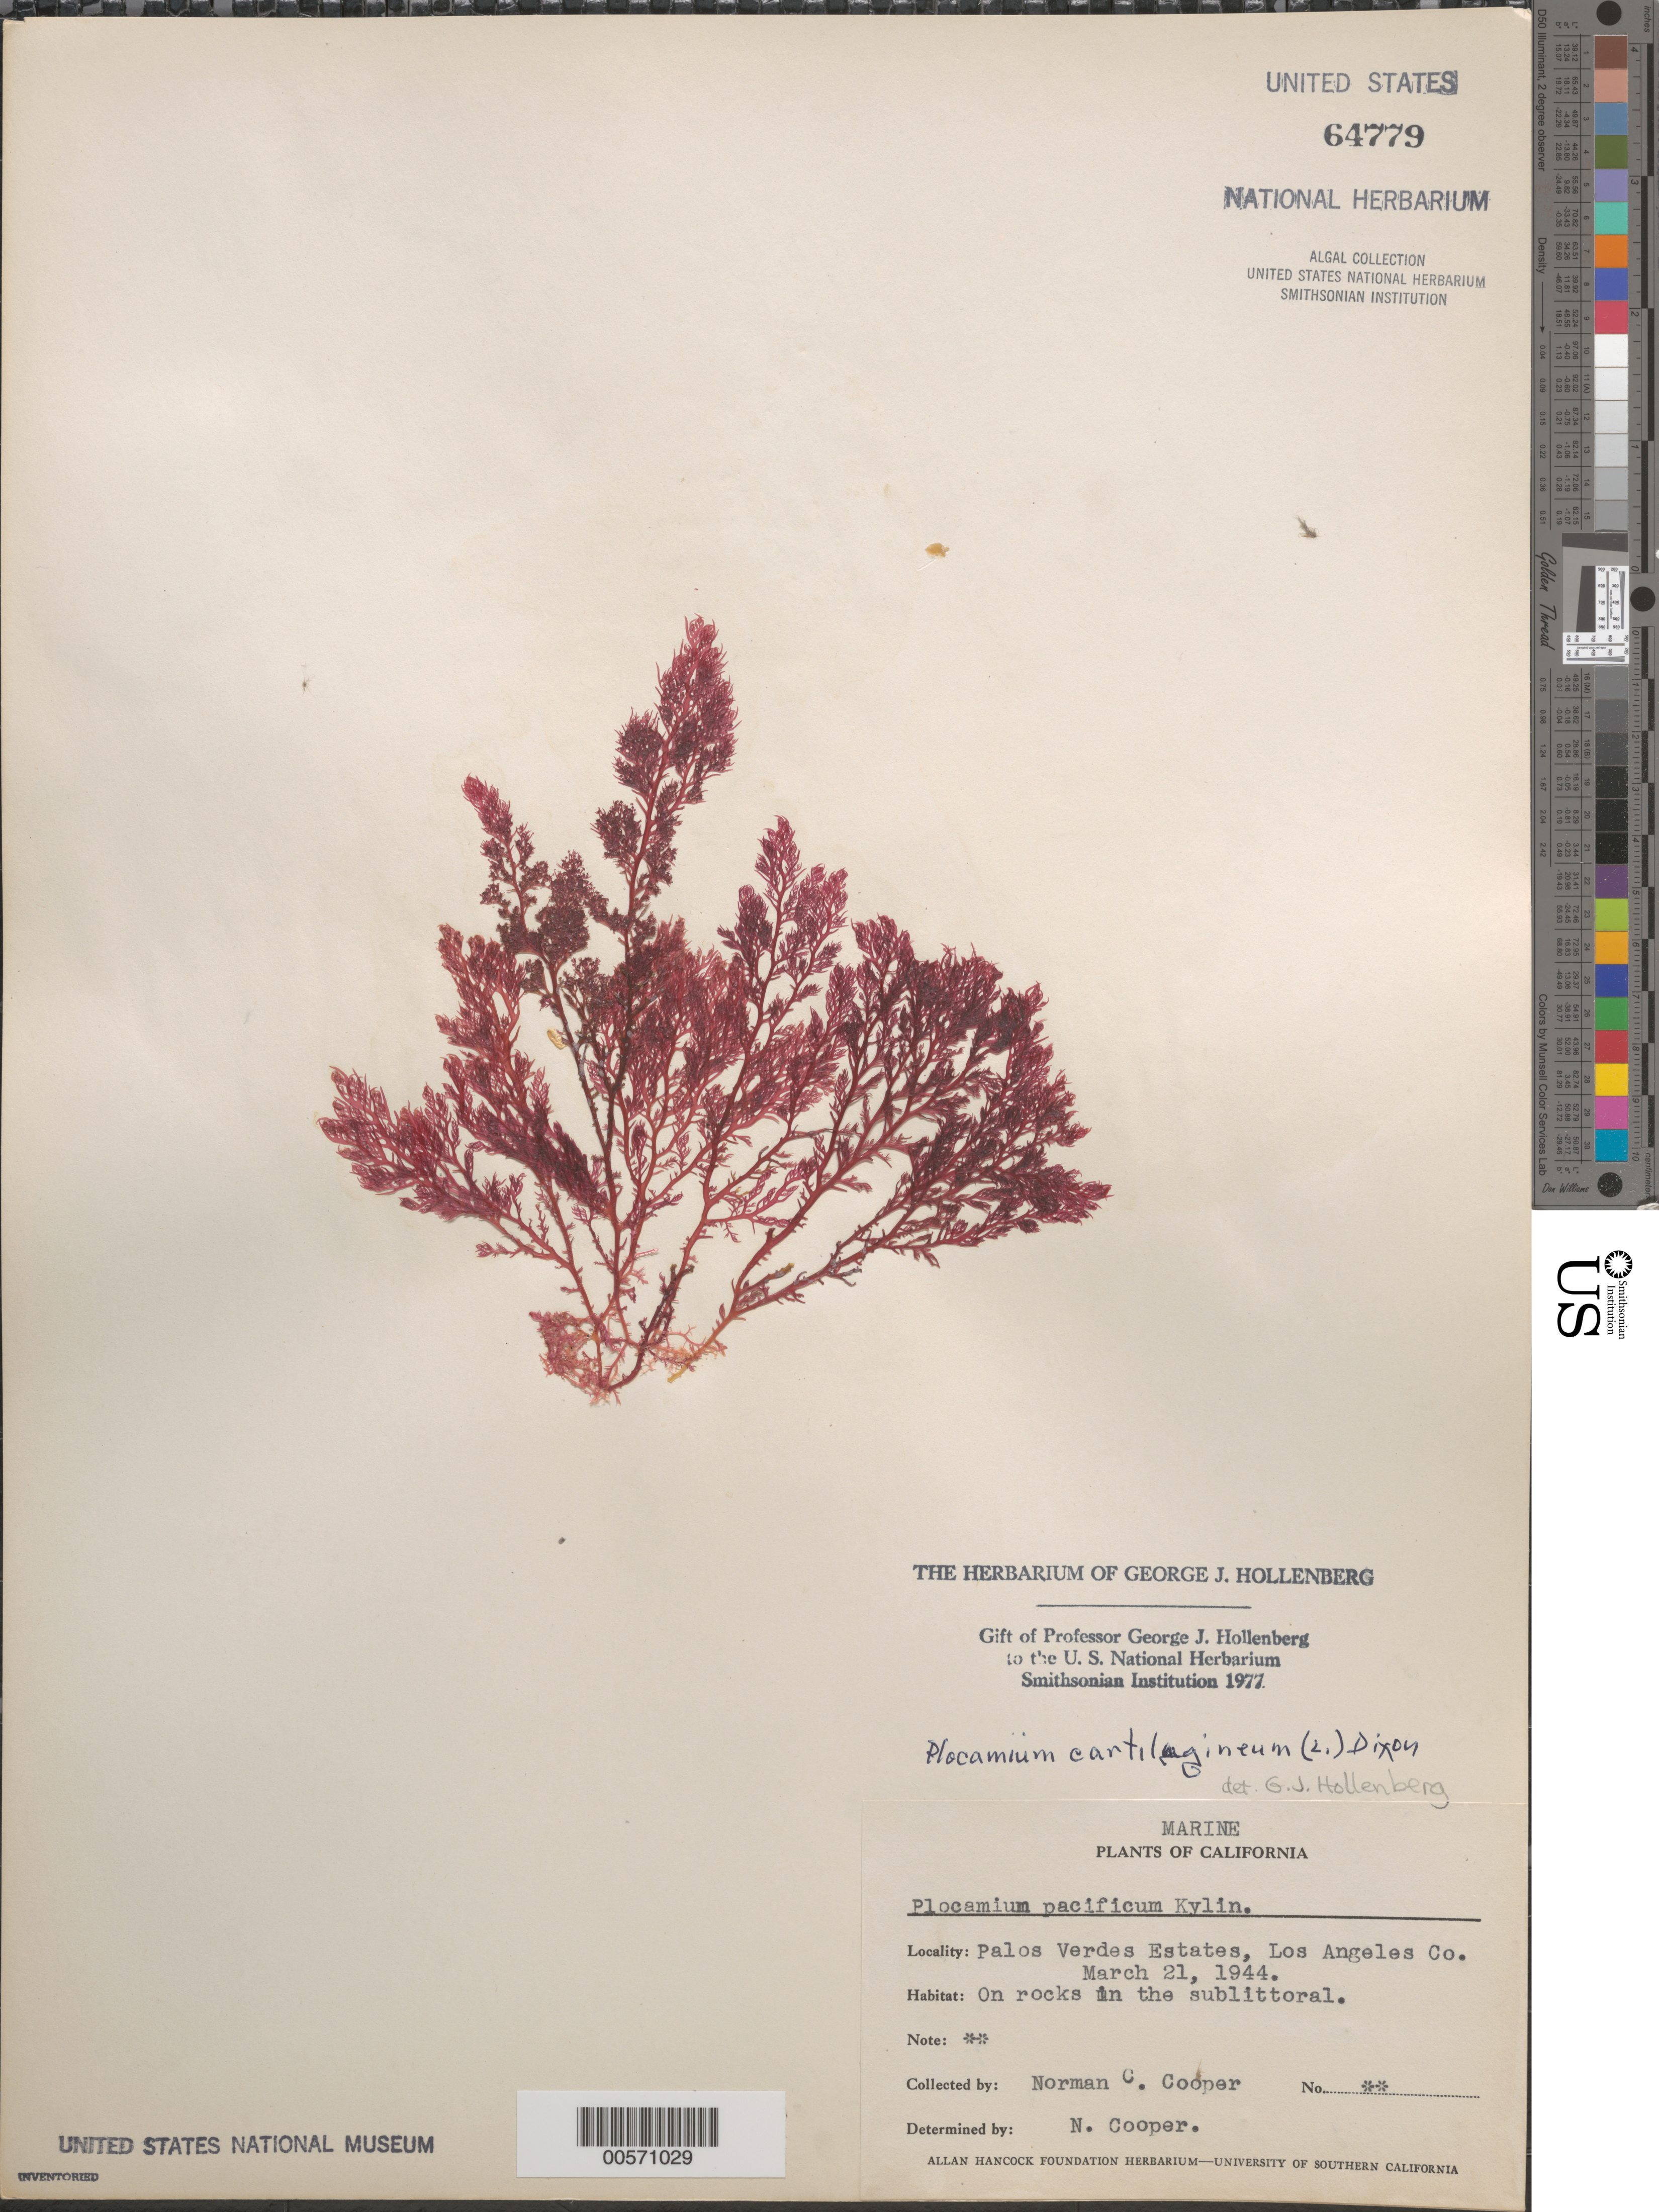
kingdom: Plantae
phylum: Rhodophyta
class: Florideophyceae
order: Plocamiales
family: Plocamiaceae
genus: Plocamium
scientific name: Plocamium cartilagineum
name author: (L.) P.S. Dixon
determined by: Hollenberg, George J.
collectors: N. Cooper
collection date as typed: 21 Mar 1944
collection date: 1944-03-21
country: United States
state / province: California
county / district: Los Angeles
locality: Palos Verdes Estates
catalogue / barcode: US 64779